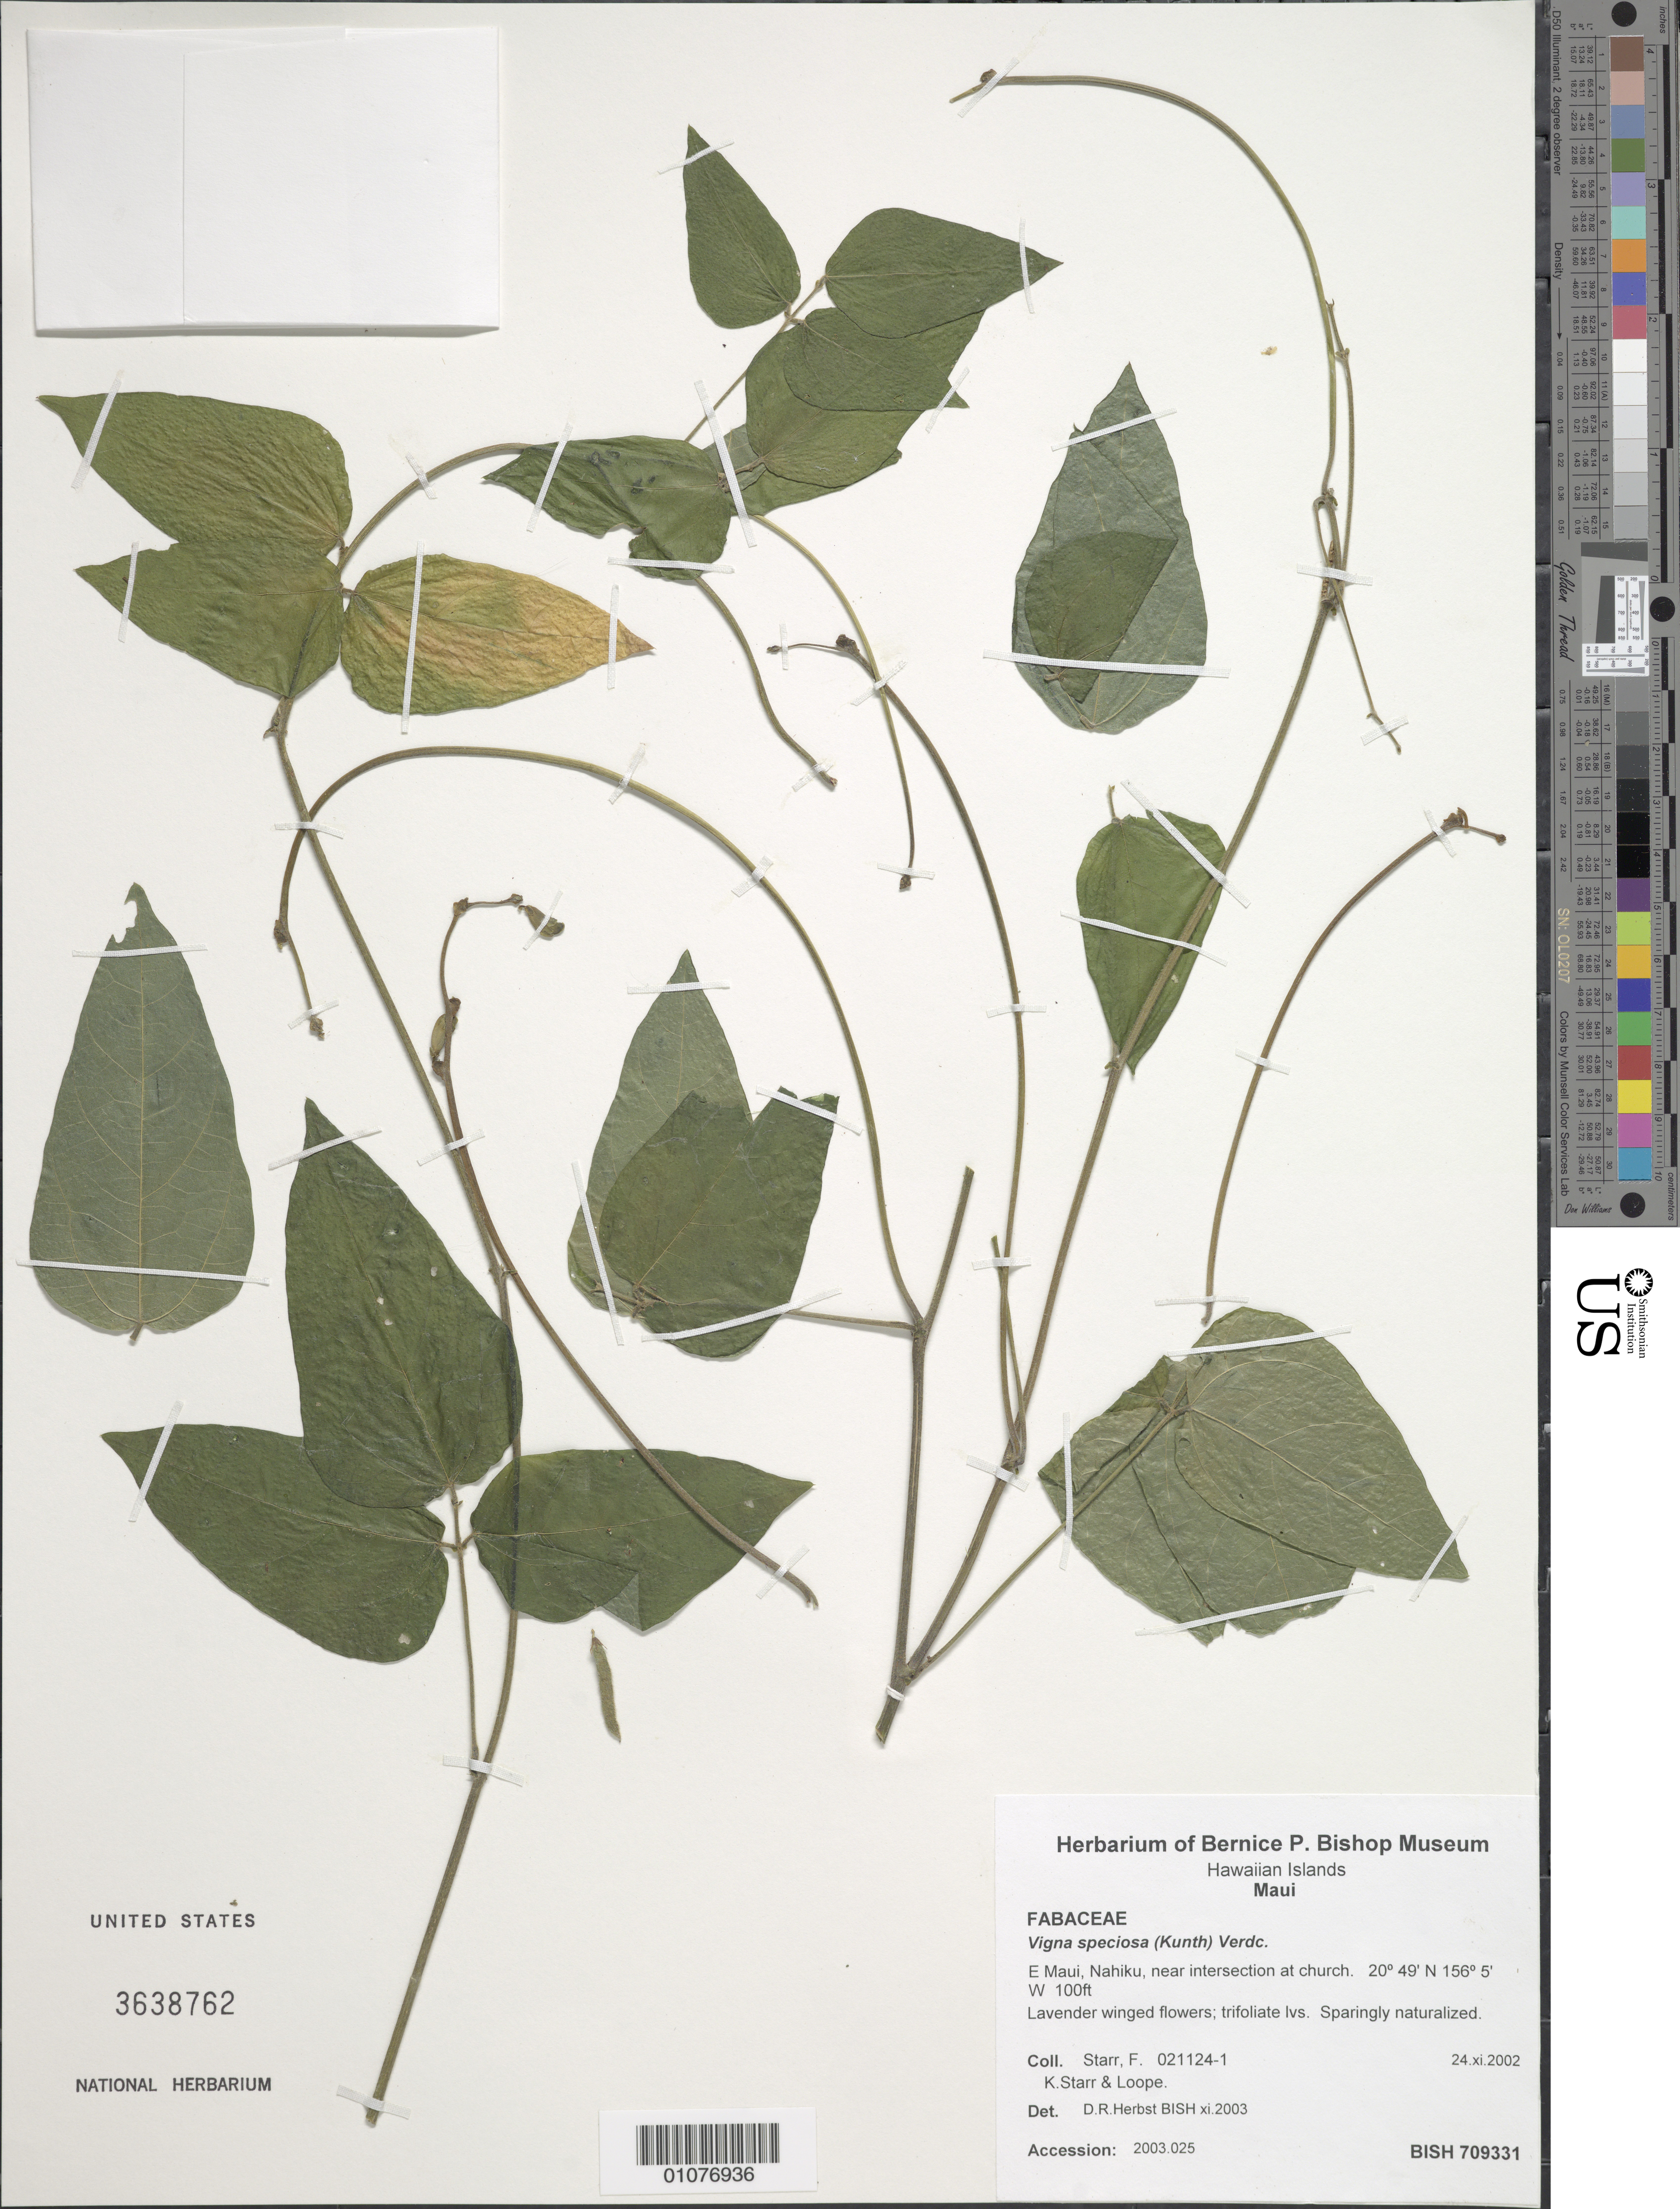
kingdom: Plantae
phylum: Tracheophyta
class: Magnoliopsida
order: Fabales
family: Fabaceae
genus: Vigna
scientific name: Vigna speciosa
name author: (Kunth) Verdc.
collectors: F. Starr & -. Loope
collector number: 021124-1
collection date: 2002-11-24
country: United States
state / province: Hawaii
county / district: Maui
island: Maui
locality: E Maui, Nahiku, near intersection at church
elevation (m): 30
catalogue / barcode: US 3638762